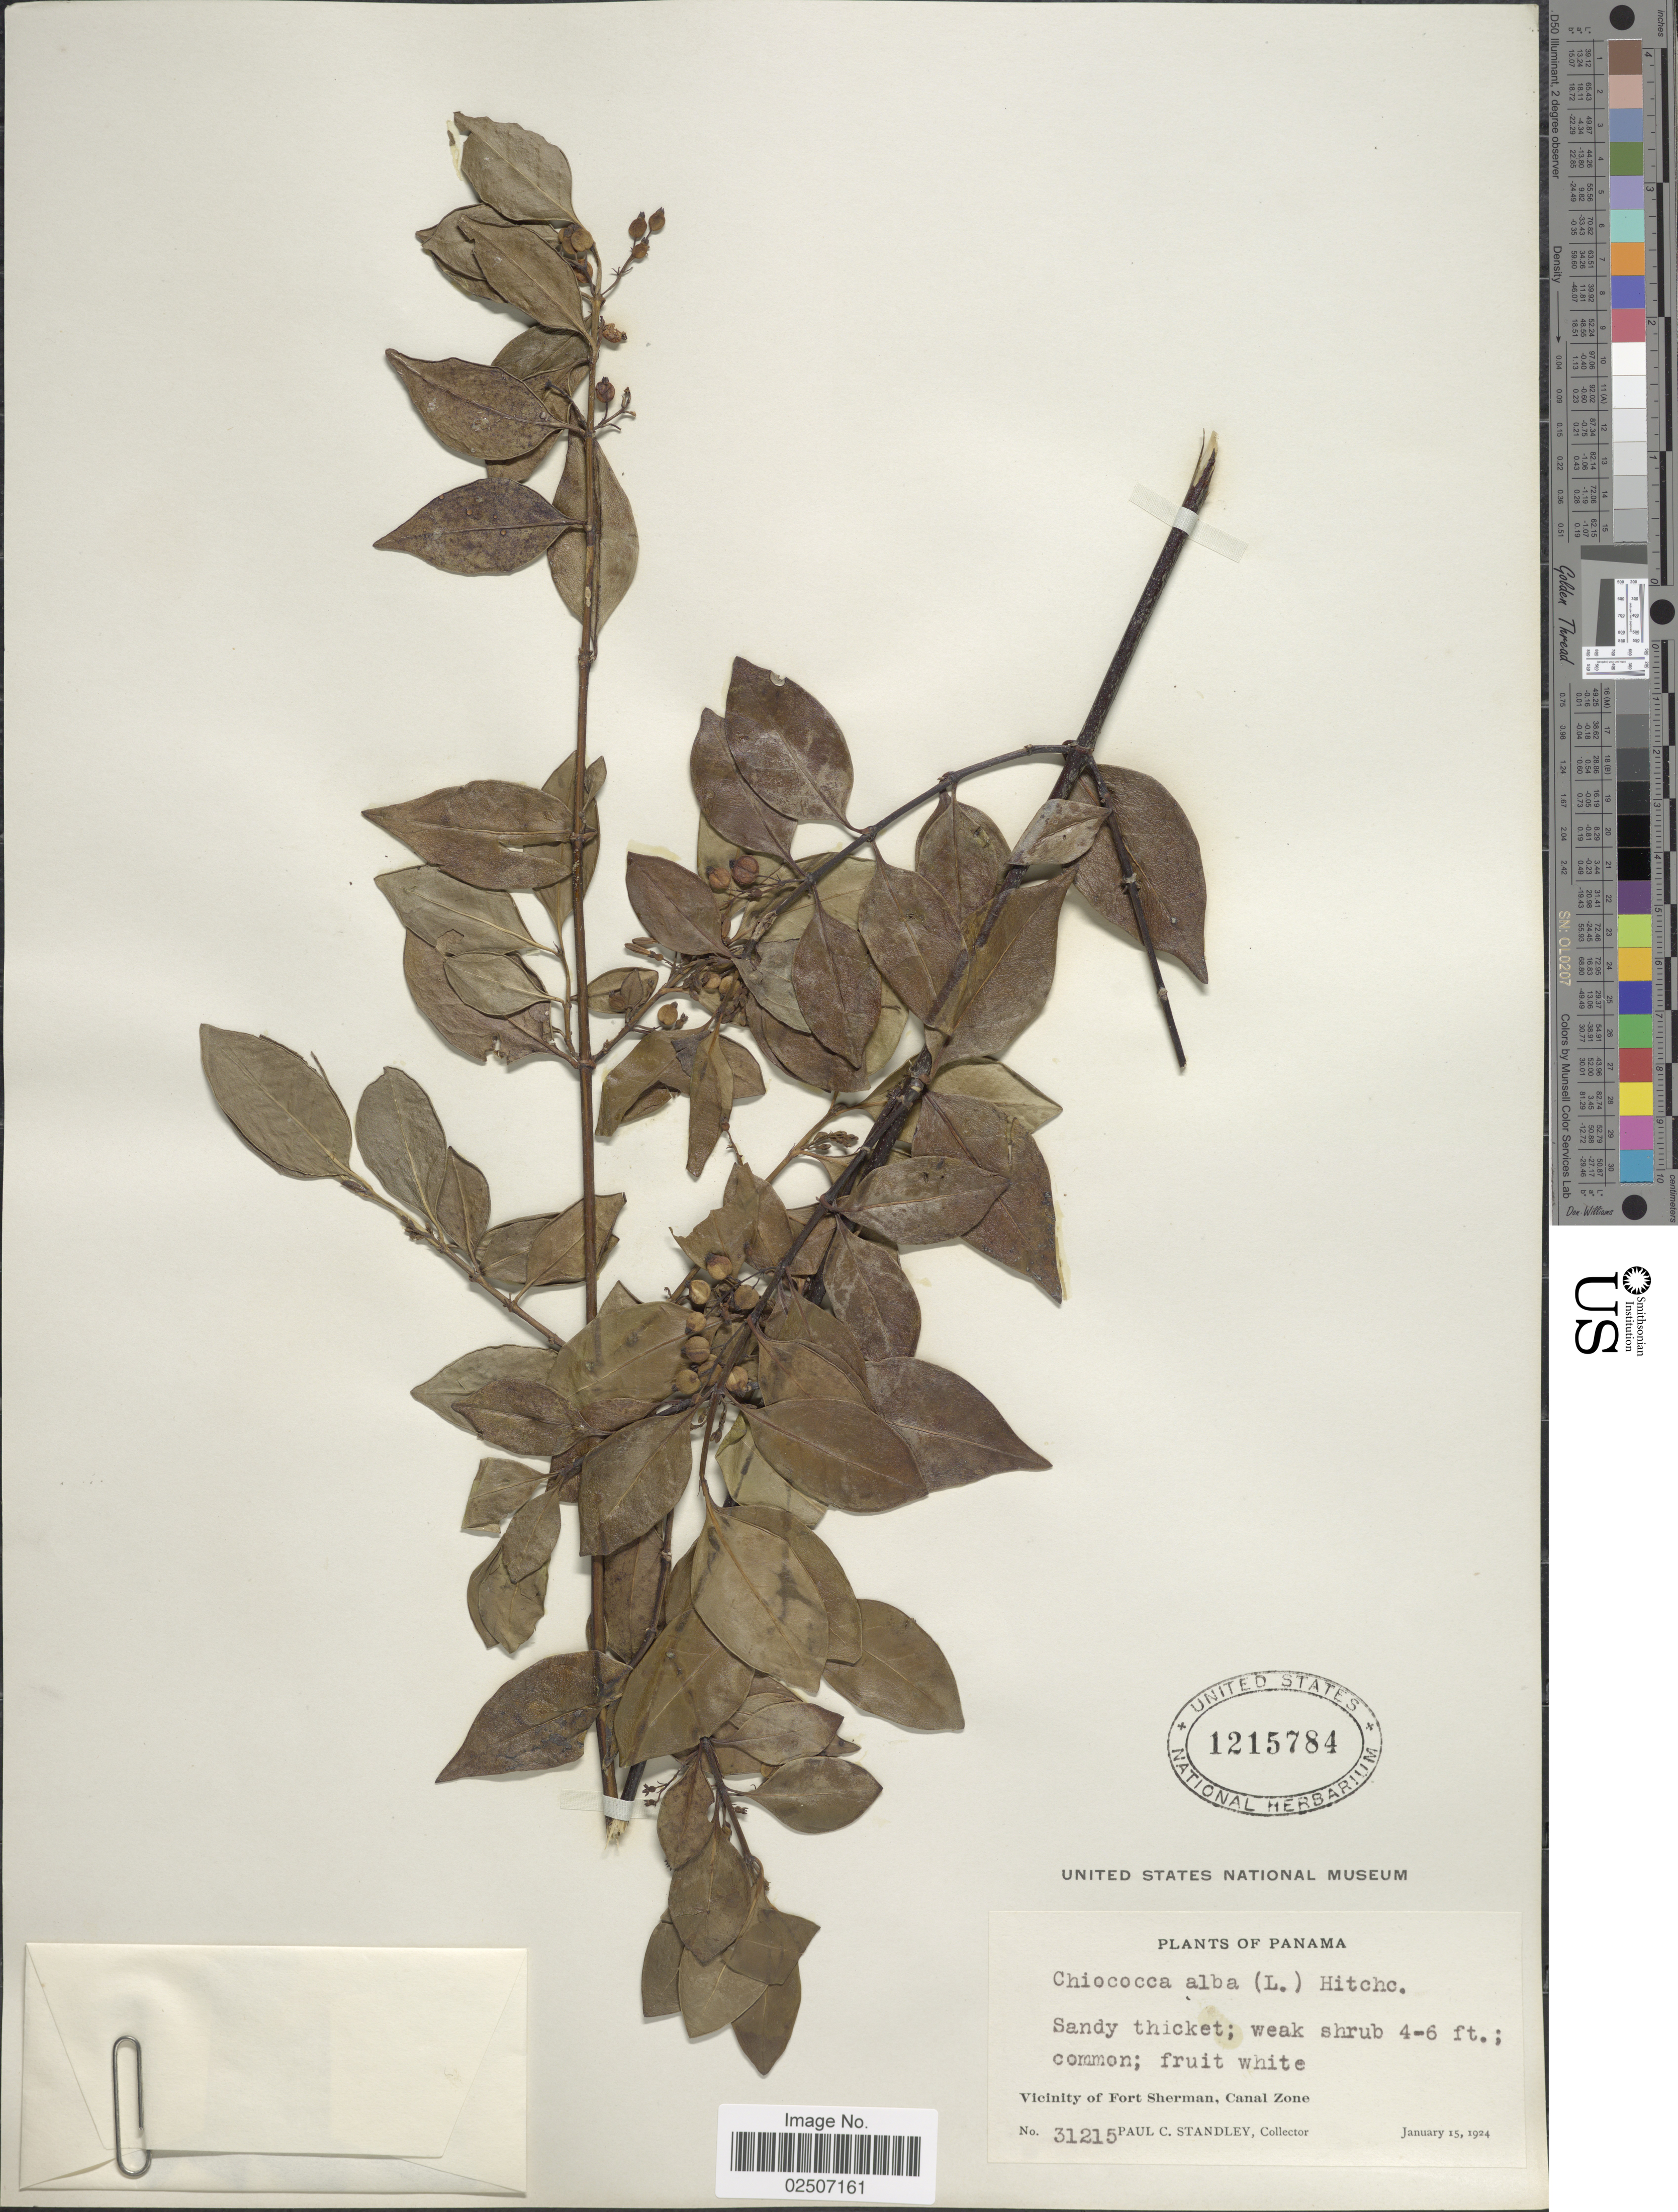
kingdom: Plantae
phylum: Tracheophyta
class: Magnoliopsida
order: Gentianales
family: Rubiaceae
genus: Chiococca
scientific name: Chiococca alba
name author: (L.) Hitchc.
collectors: P. C. Standley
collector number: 31215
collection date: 1924-01-15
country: Panama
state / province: Colón / Panamá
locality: Vicinity of Fort Sherman, Canal Zone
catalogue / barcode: US 1215784